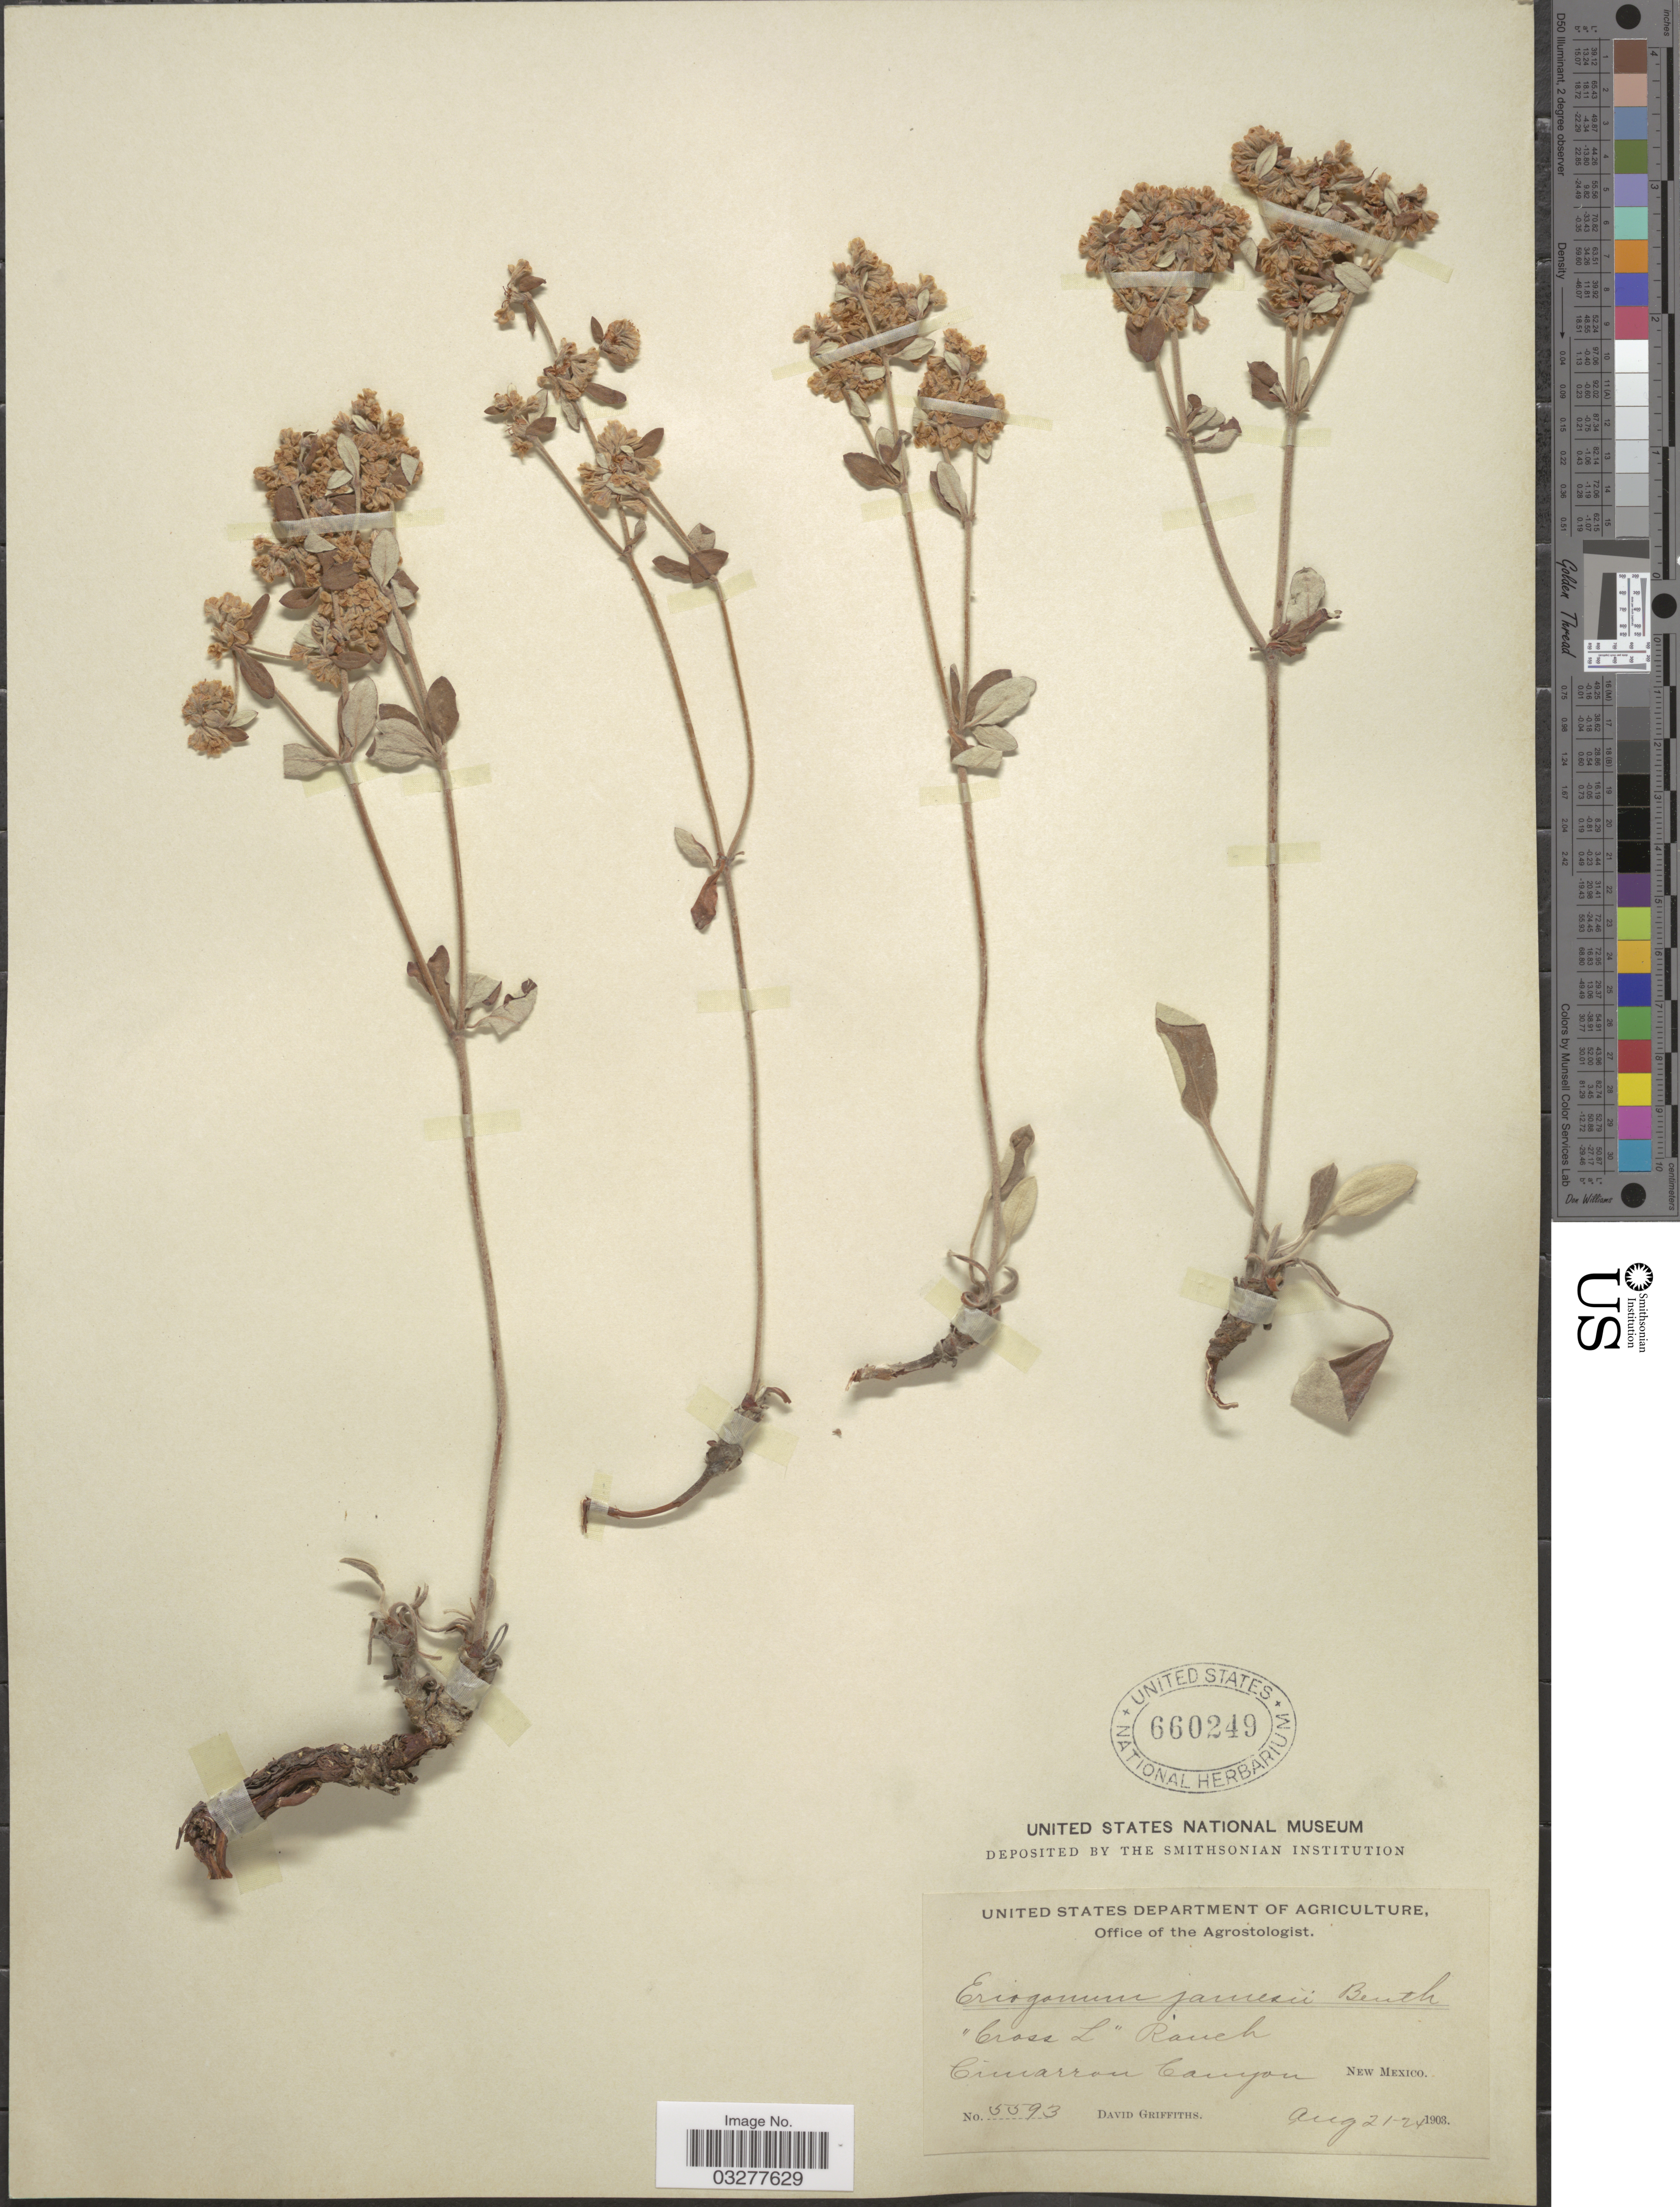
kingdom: Plantae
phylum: Tracheophyta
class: Magnoliopsida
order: Caryophyllales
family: Polygonaceae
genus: Eriogonum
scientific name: Eriogonum jamesii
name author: Benth.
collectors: D. Griffiths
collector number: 5593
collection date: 1903-08-21/1903-08-24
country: United States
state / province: New Mexico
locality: Cross L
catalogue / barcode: US 660249